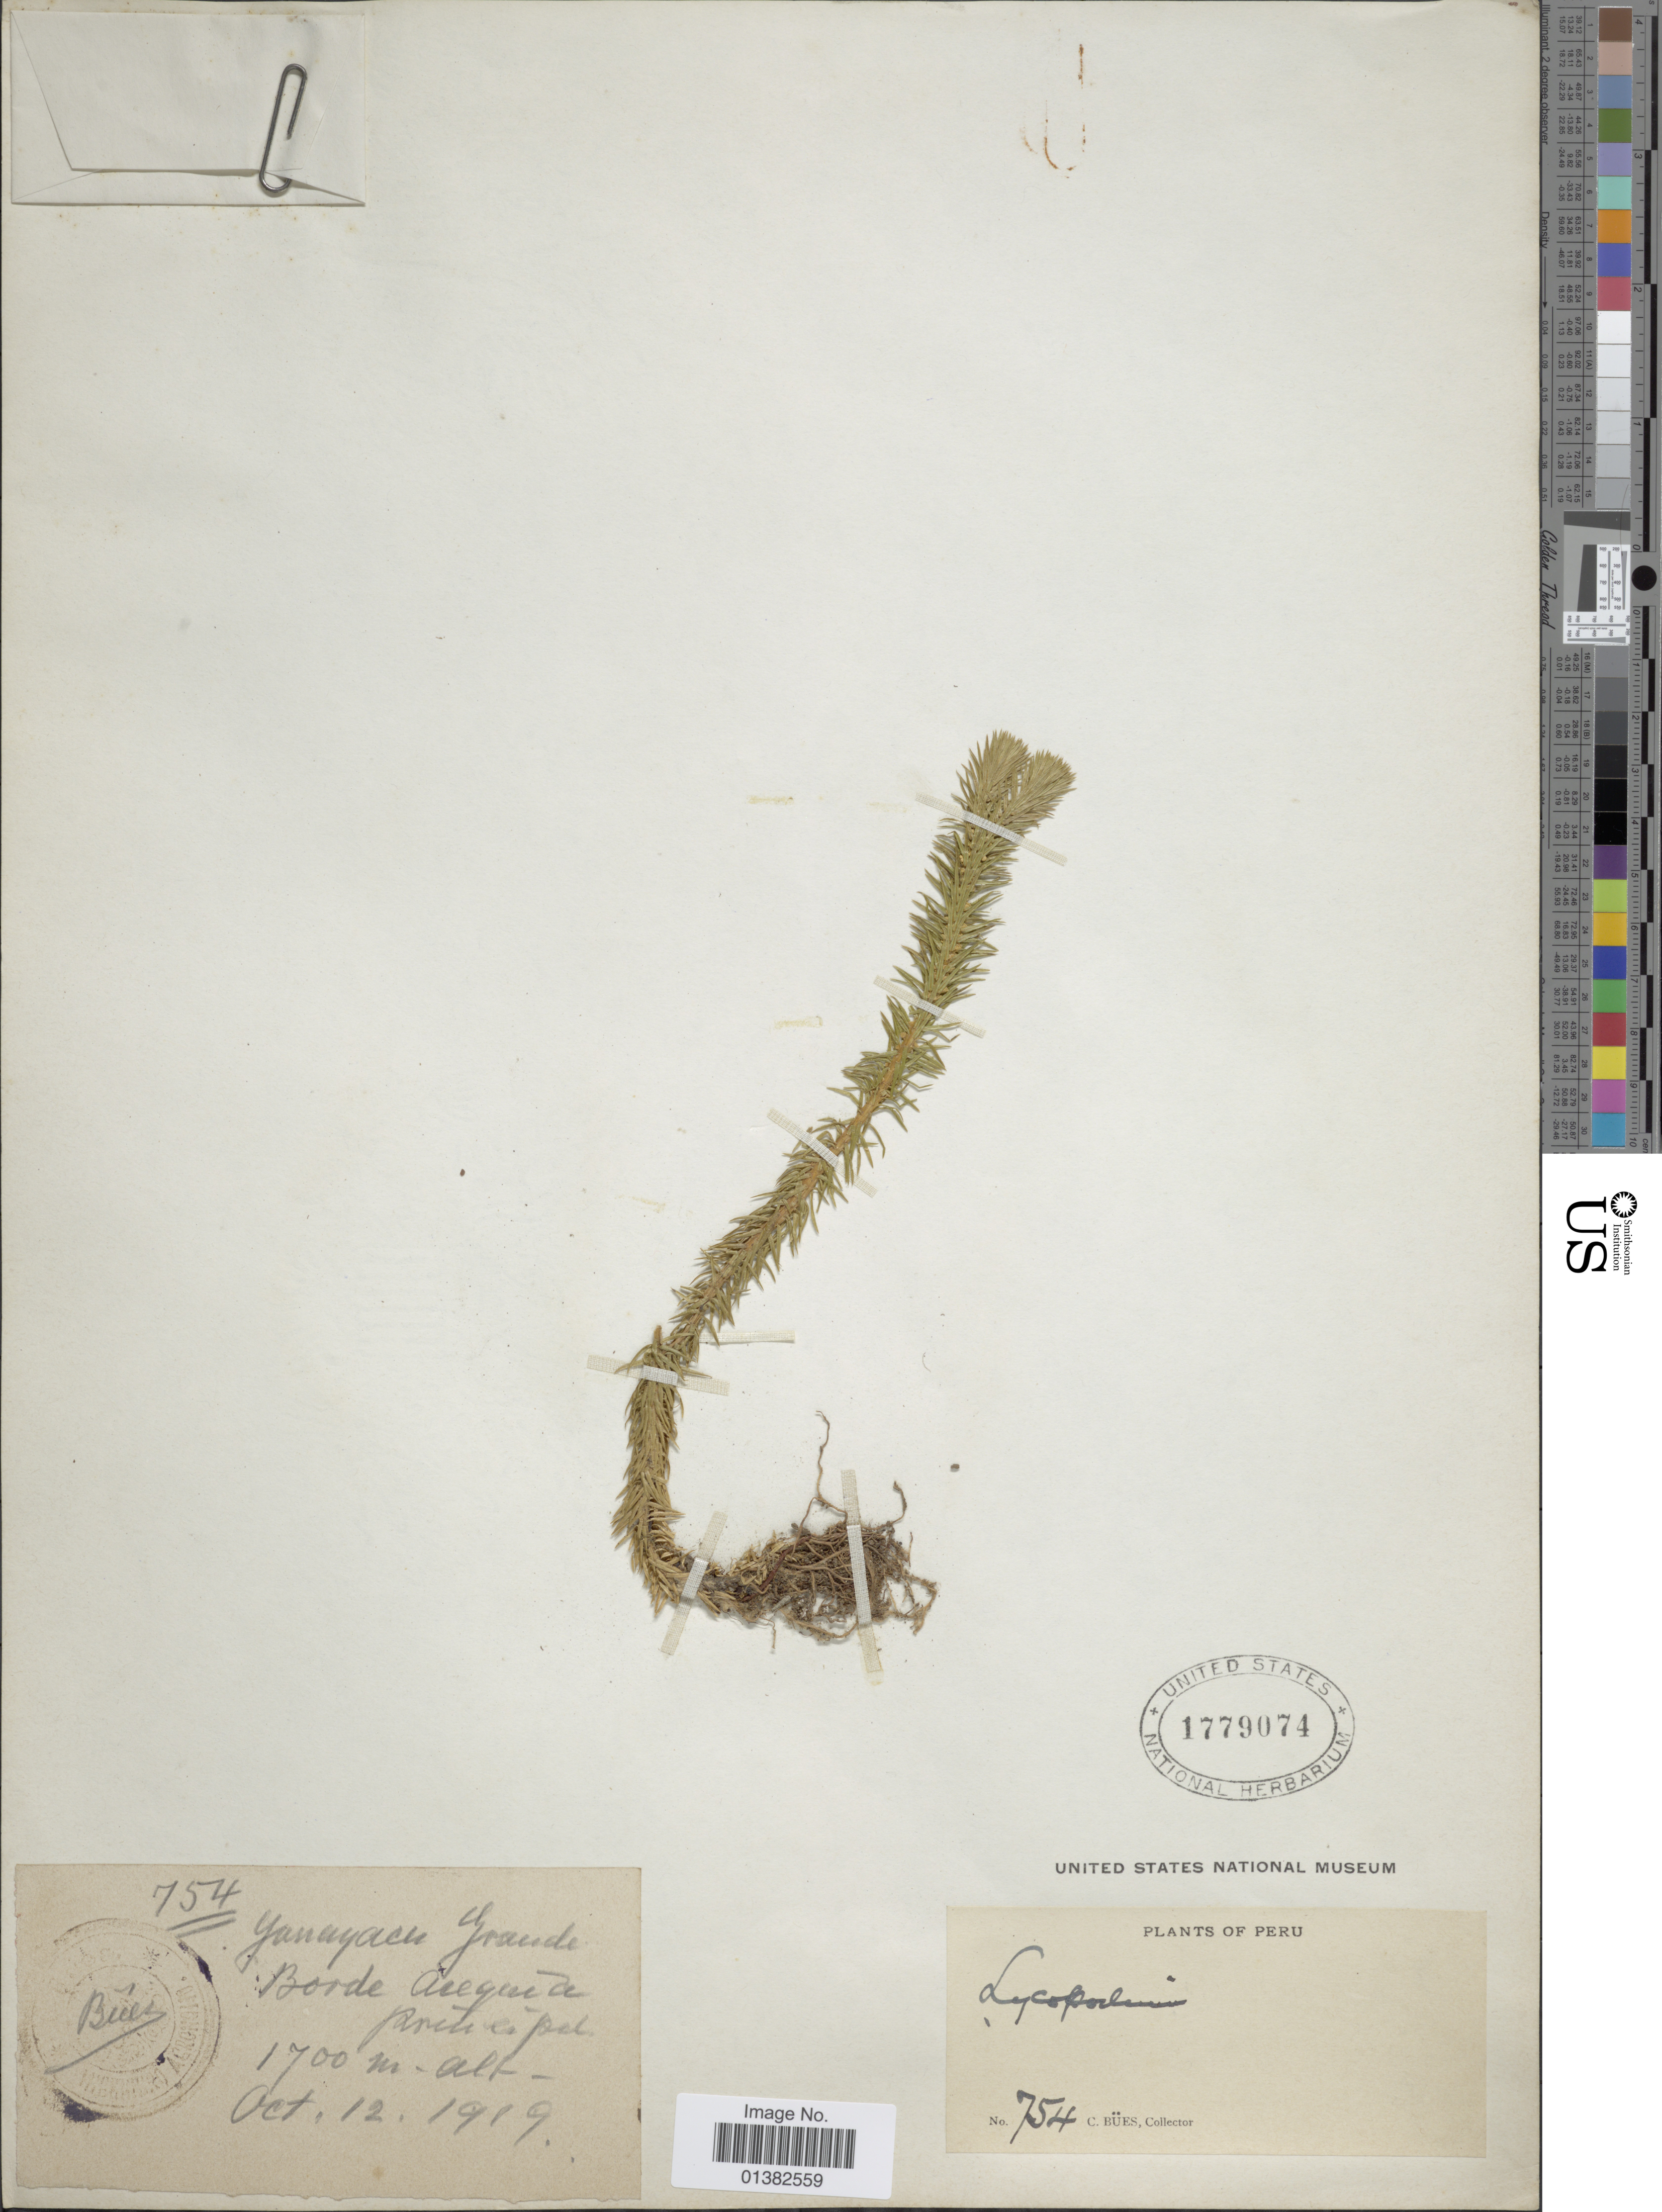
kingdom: Plantae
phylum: Tracheophyta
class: Lycopodiopsida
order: Lycopodiales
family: Lycopodiaceae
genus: Phlegmariurus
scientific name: Phlegmariurus reflexus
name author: (Lam.) B. Øllg.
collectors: C. Bues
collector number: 754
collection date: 1919-10-12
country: Peru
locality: Yanayacu Grande Borde acequia principal.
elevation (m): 1700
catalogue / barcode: US 1779074